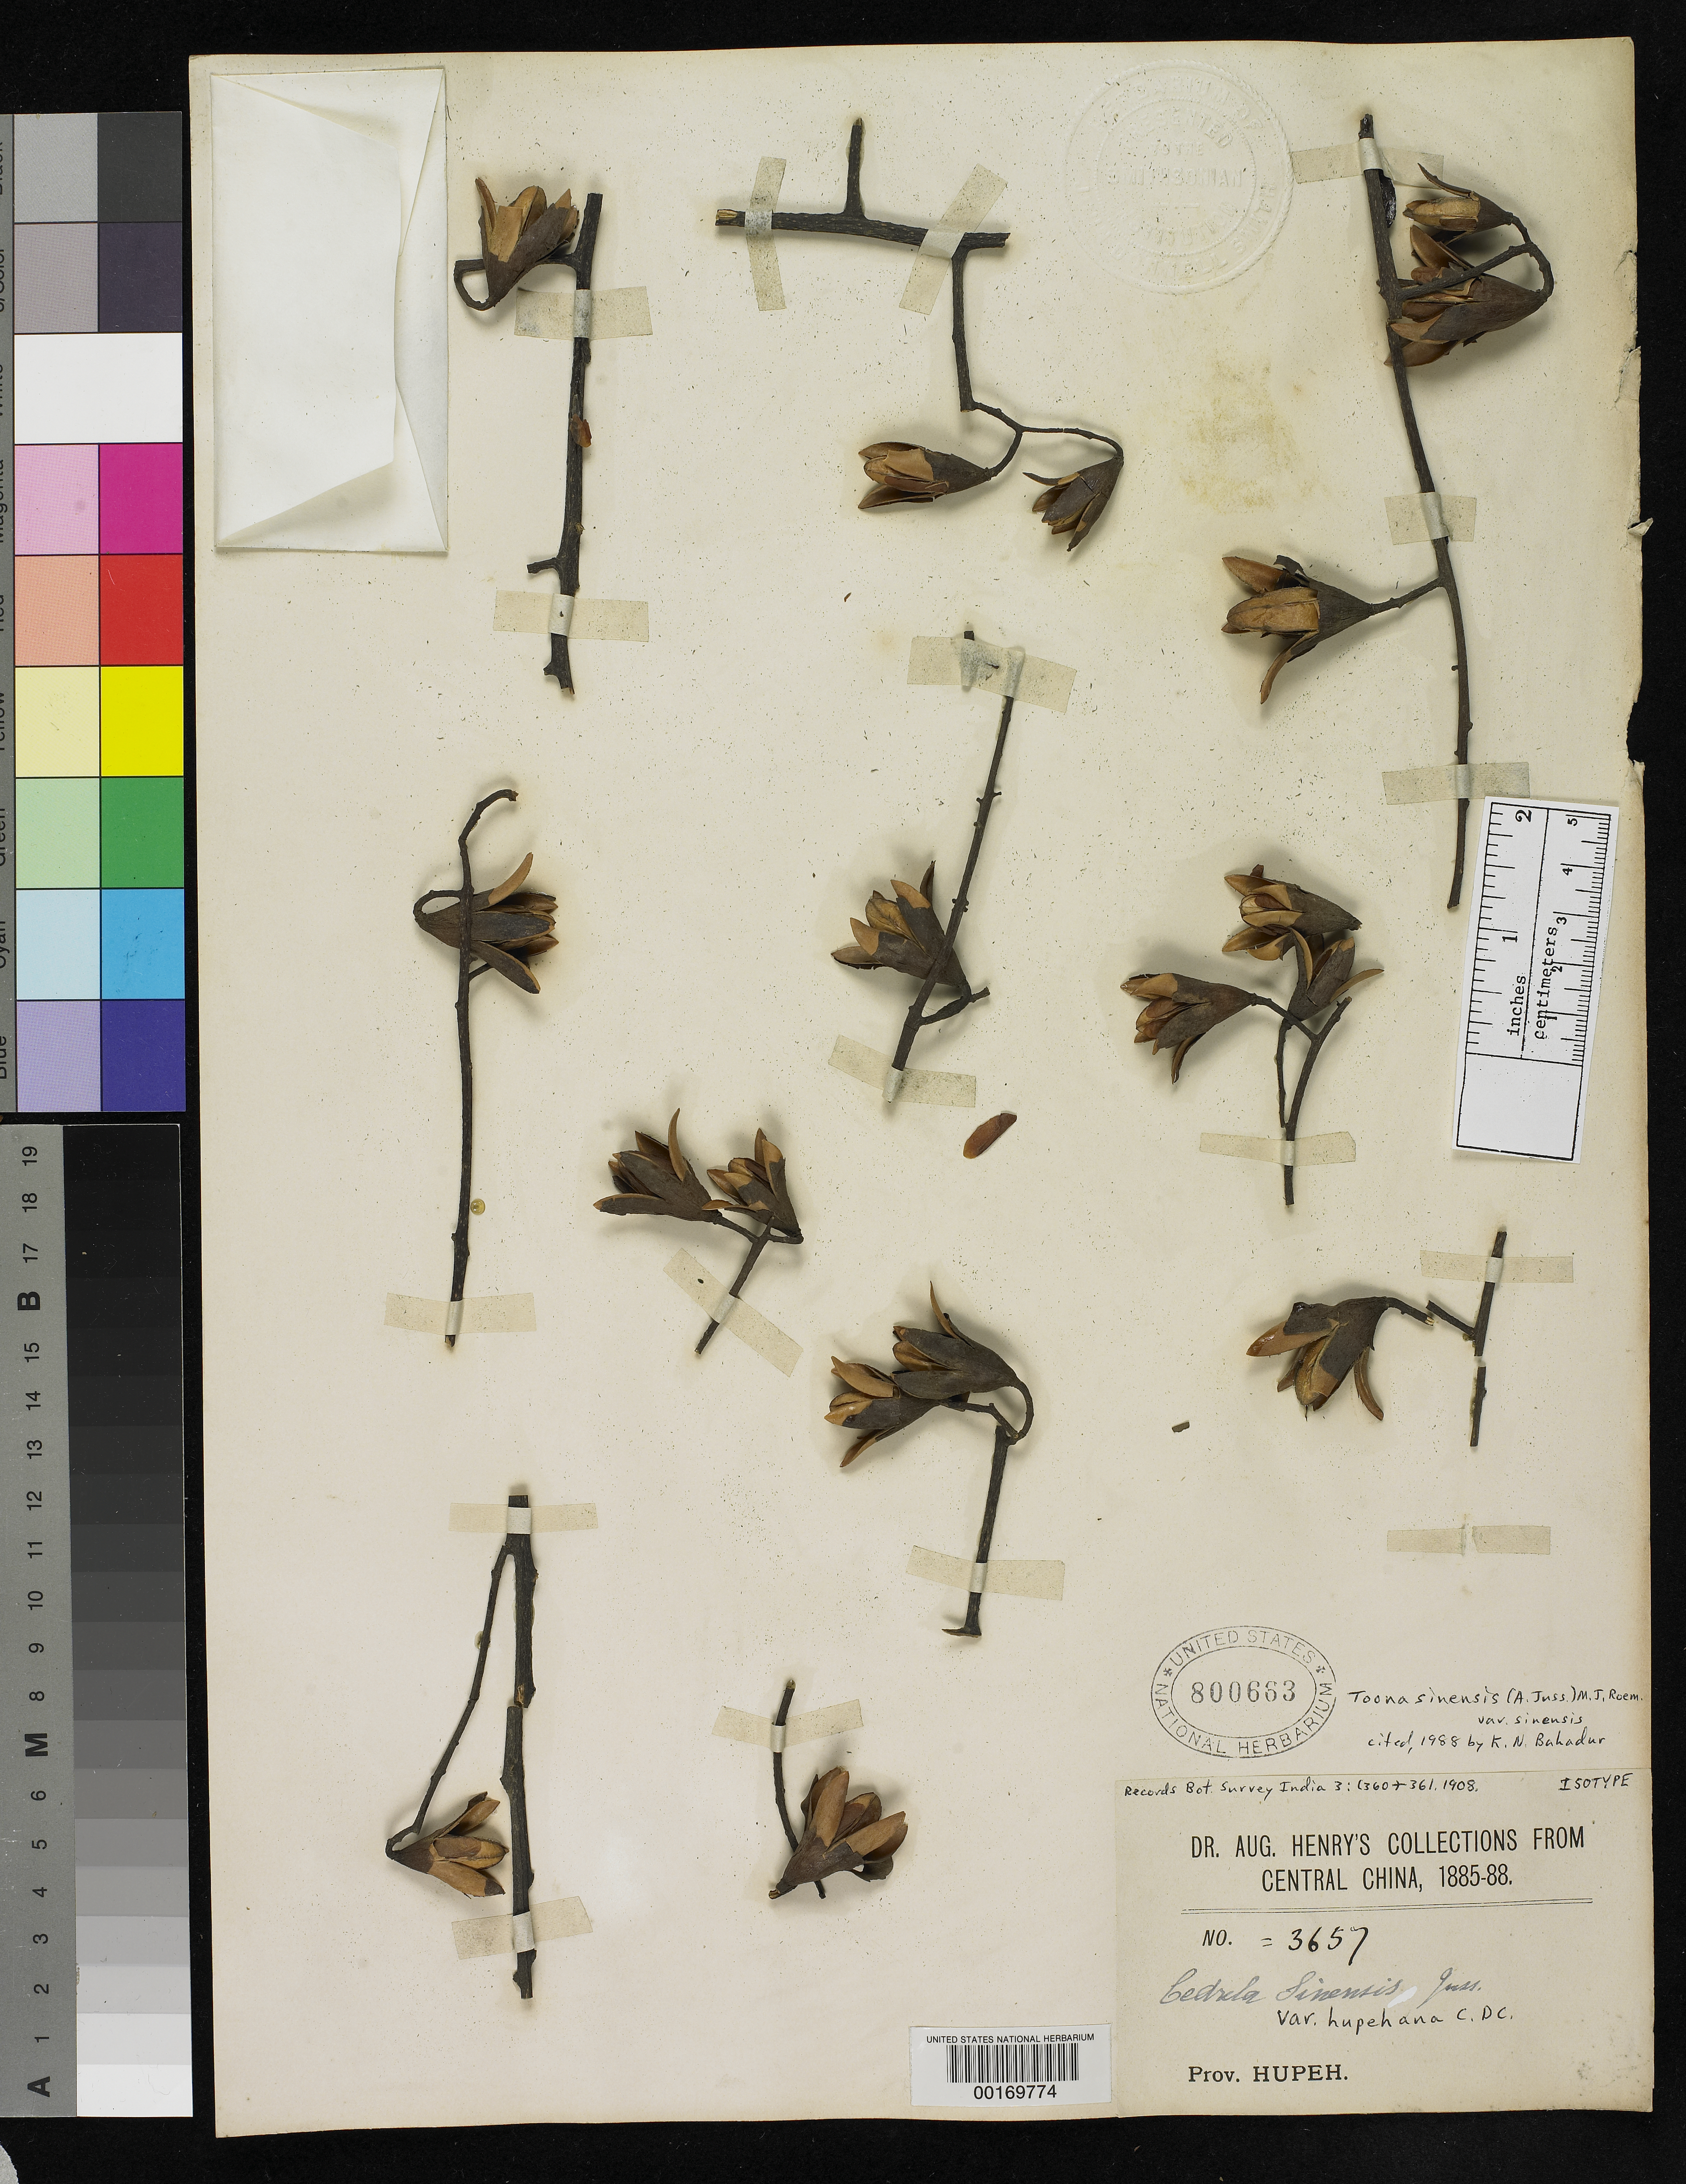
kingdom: Plantae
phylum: Tracheophyta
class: Magnoliopsida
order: Sapindales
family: Meliaceae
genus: Cedrela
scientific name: Cedrela sinensis var. hupehana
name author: C. DC.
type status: Isotype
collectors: A. Henry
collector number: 3657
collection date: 1885/1888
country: China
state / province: Hubei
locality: Central China. Prov. Hupeh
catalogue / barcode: US 800663